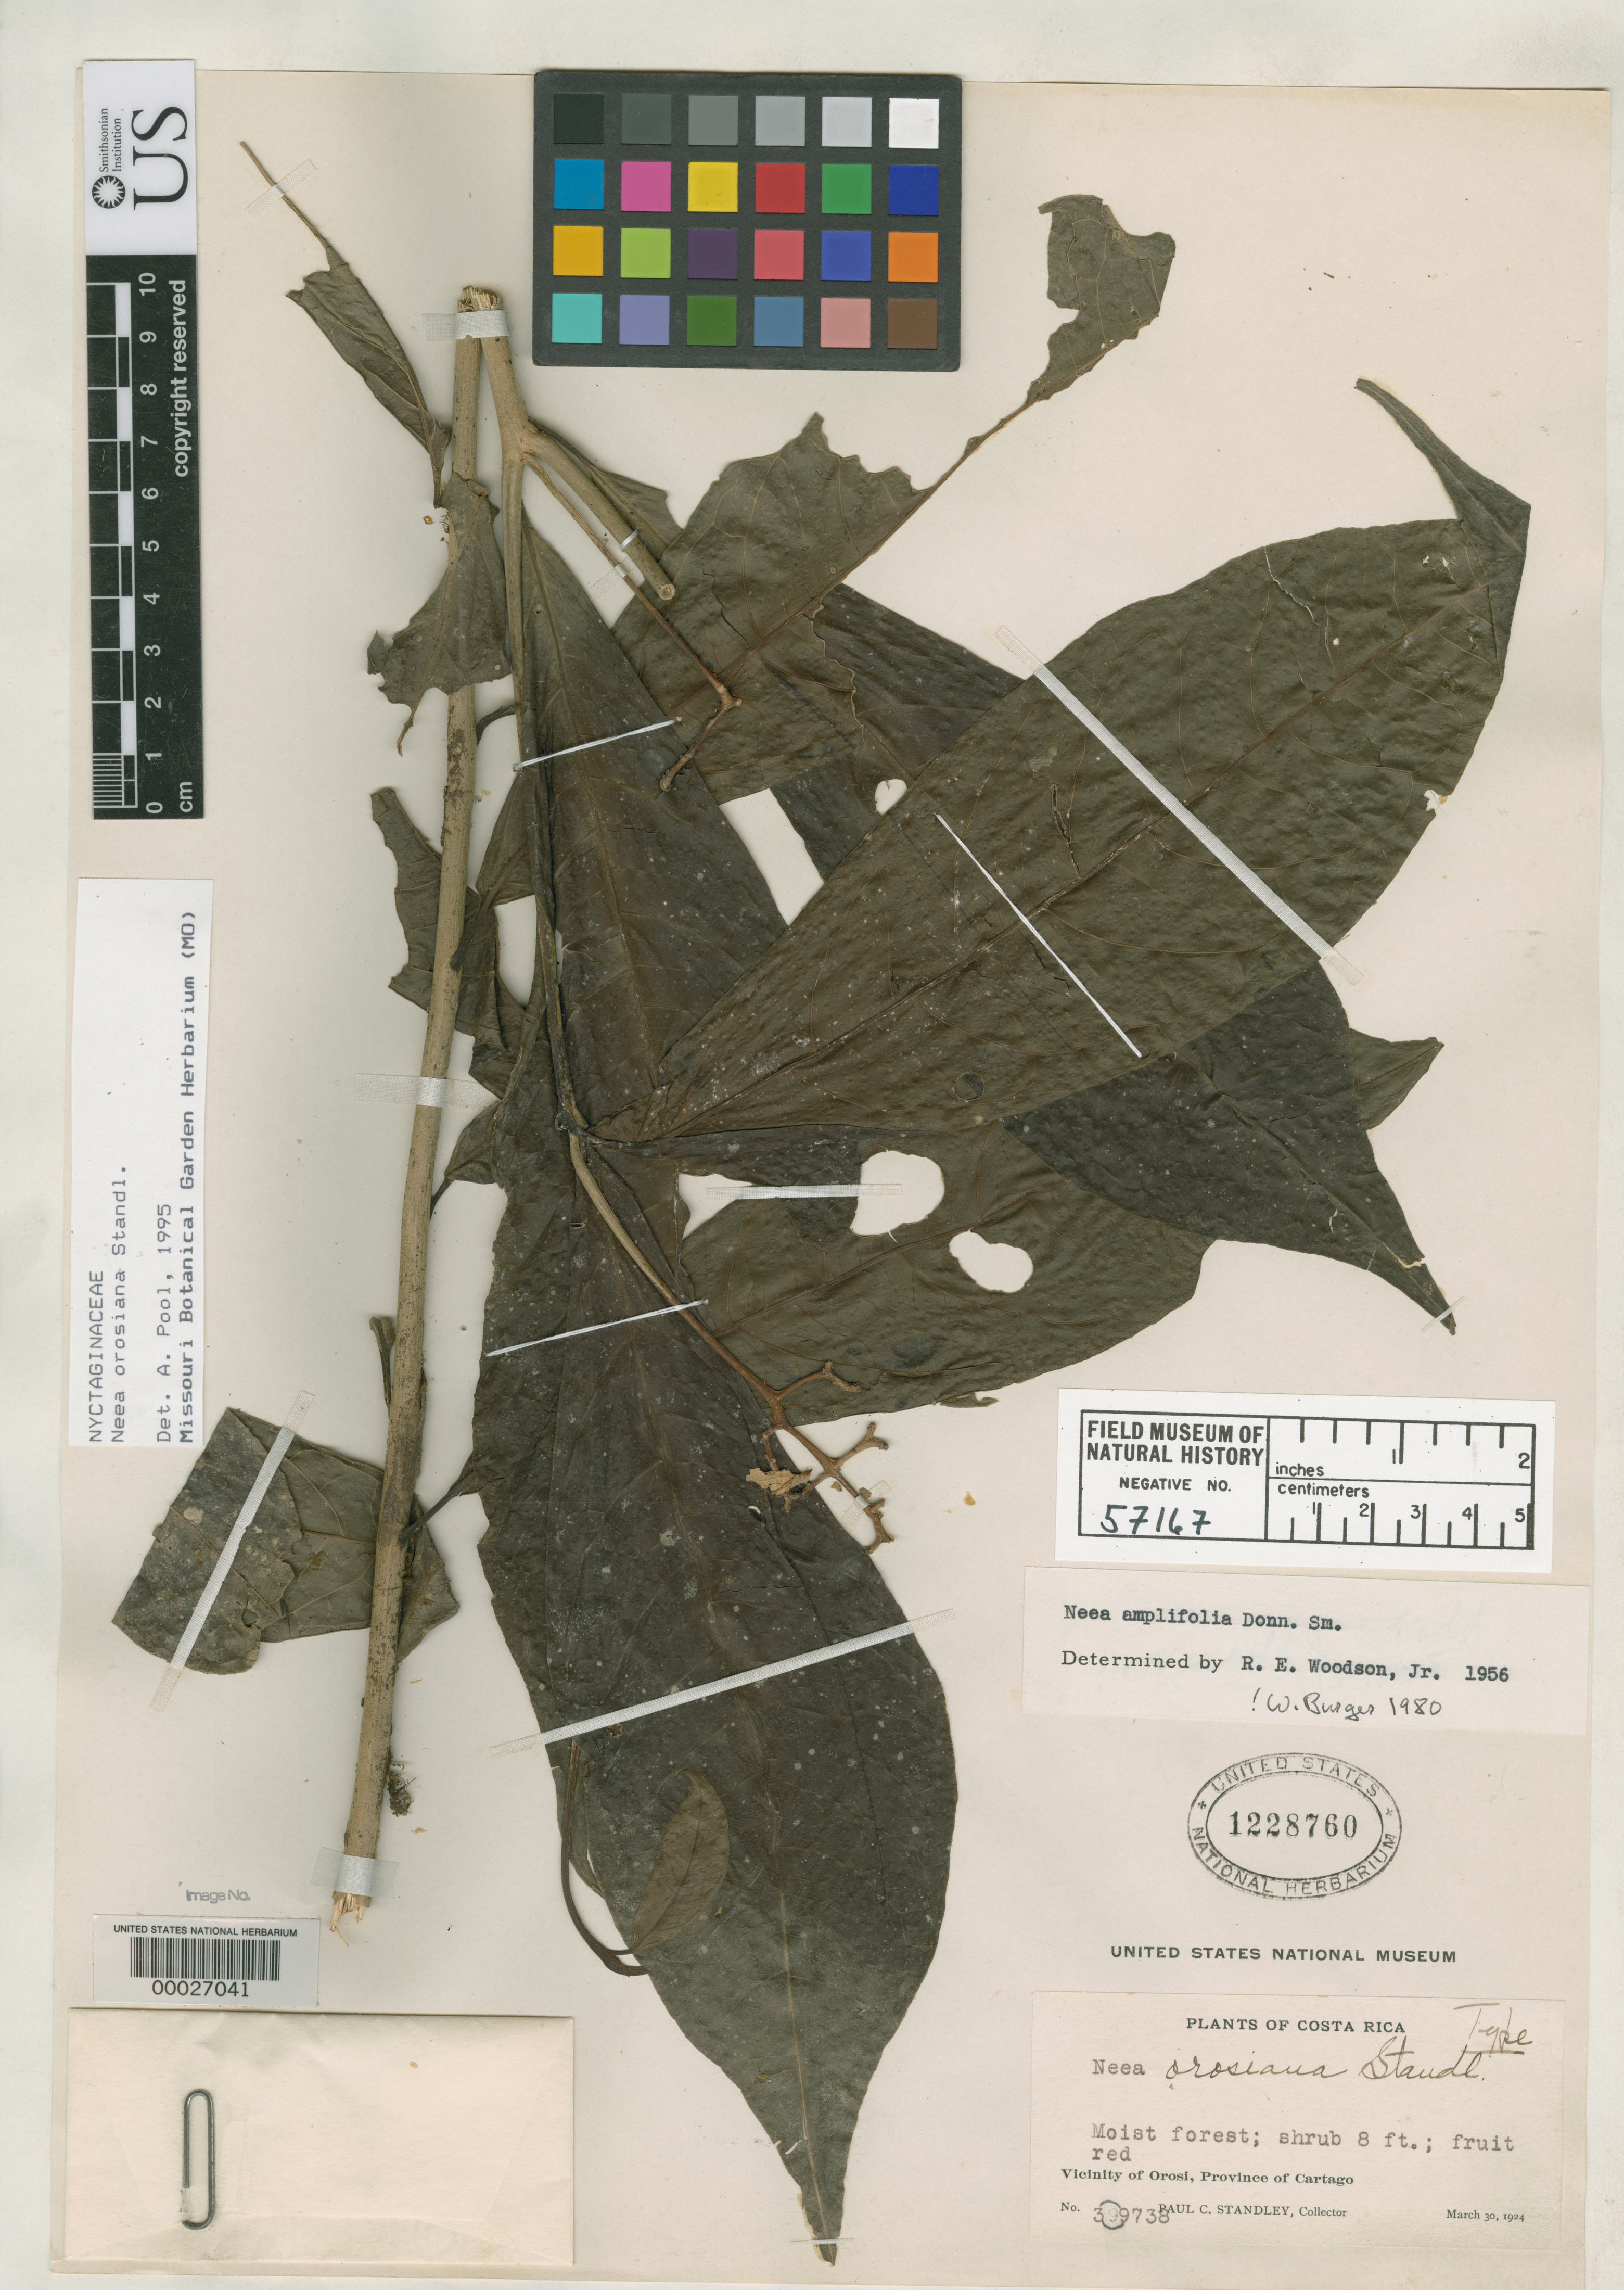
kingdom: Plantae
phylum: Tracheophyta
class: Magnoliopsida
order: Caryophyllales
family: Nyctaginaceae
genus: Neea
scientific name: Neea orosiana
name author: Standl.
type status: Holotype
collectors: P. C. Standley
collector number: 39738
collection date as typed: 30 Mar 1924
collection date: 1924-03-30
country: Costa Rica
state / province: Cartago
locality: Vicinity of Orosi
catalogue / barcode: US 1228760